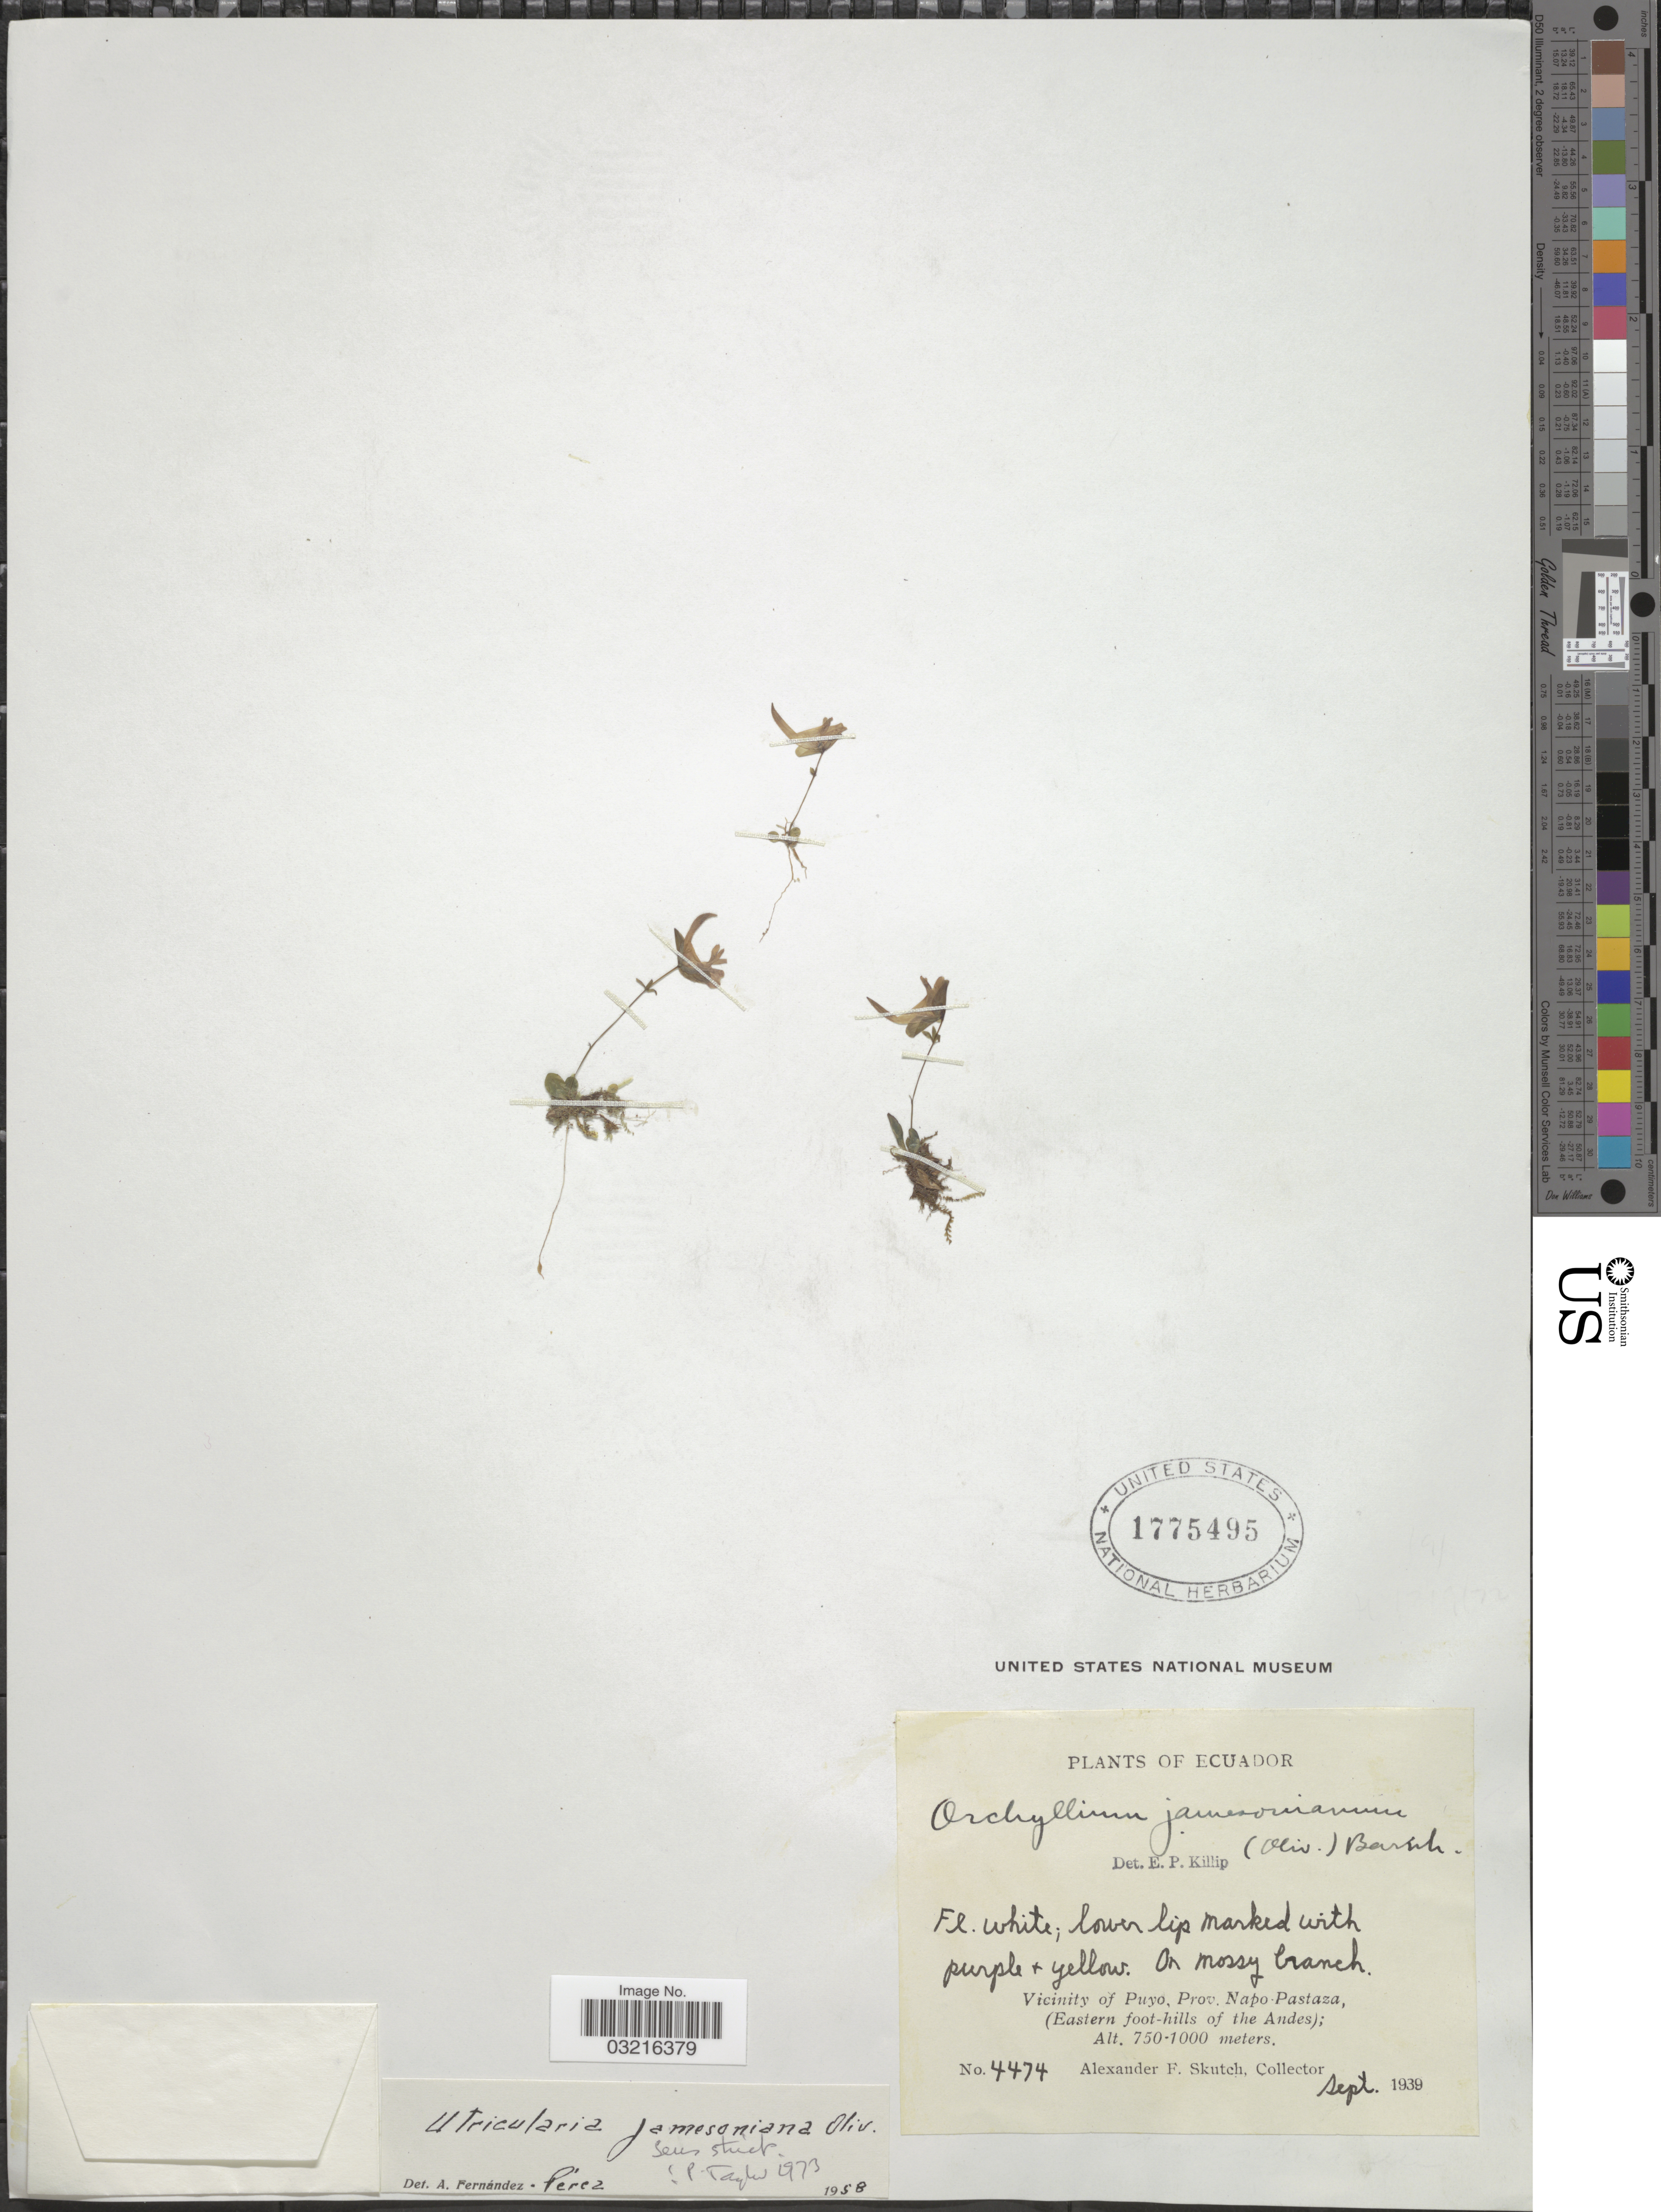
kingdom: Plantae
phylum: Tracheophyta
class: Magnoliopsida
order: Lamiales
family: Lentibulariaceae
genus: Utricularia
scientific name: Utricularia jamesoniana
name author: Oliv.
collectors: A. F. Skutch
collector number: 4474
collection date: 1939-09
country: Ecuador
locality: Vicinity of Puyo, Prov. Napo-Pastaza, (Eastern foot-hills of the Andes).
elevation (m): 750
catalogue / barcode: US 1775495